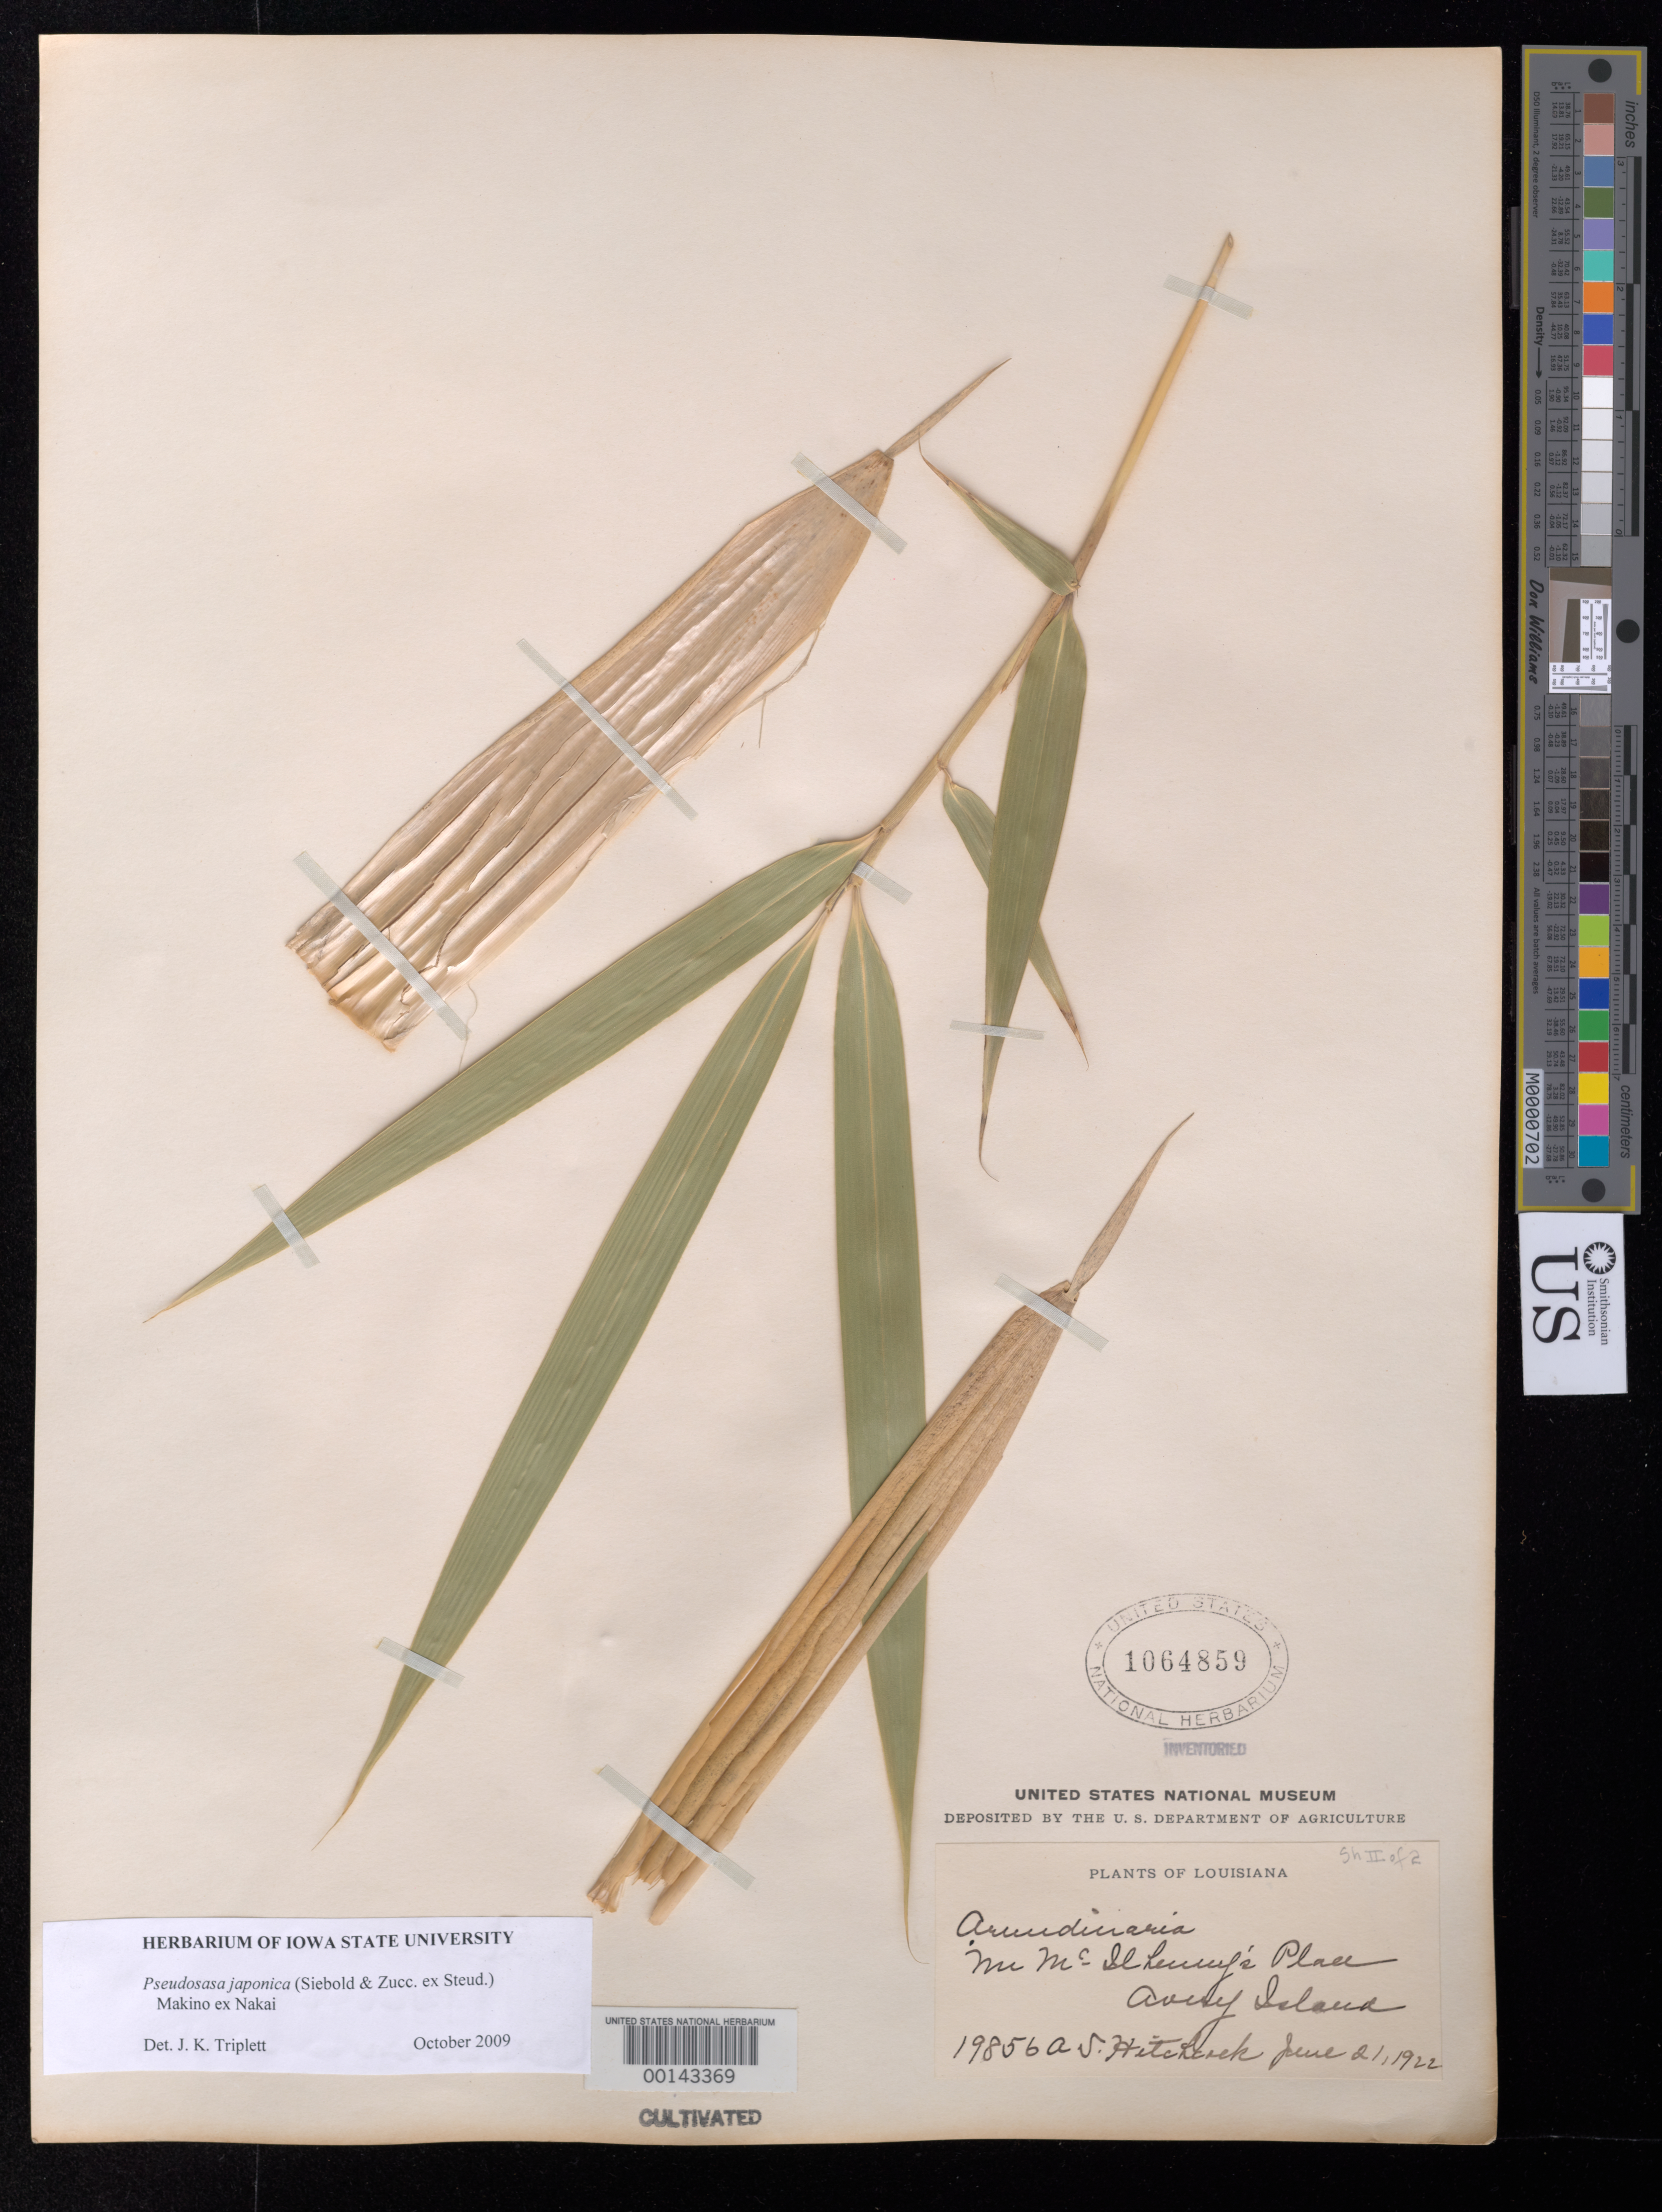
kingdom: Plantae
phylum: Tracheophyta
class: Liliopsida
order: Poales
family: Poaceae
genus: Pseudosasa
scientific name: Pseudosasa japonica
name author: (Siebold & Zucc. ex Steud.) Makino ex Nakai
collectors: A. S. Hitchcock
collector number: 19856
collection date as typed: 21 Jun 1922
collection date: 1922-06-21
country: United States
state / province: Louisiana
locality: Avery isl.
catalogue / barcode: US 1064859